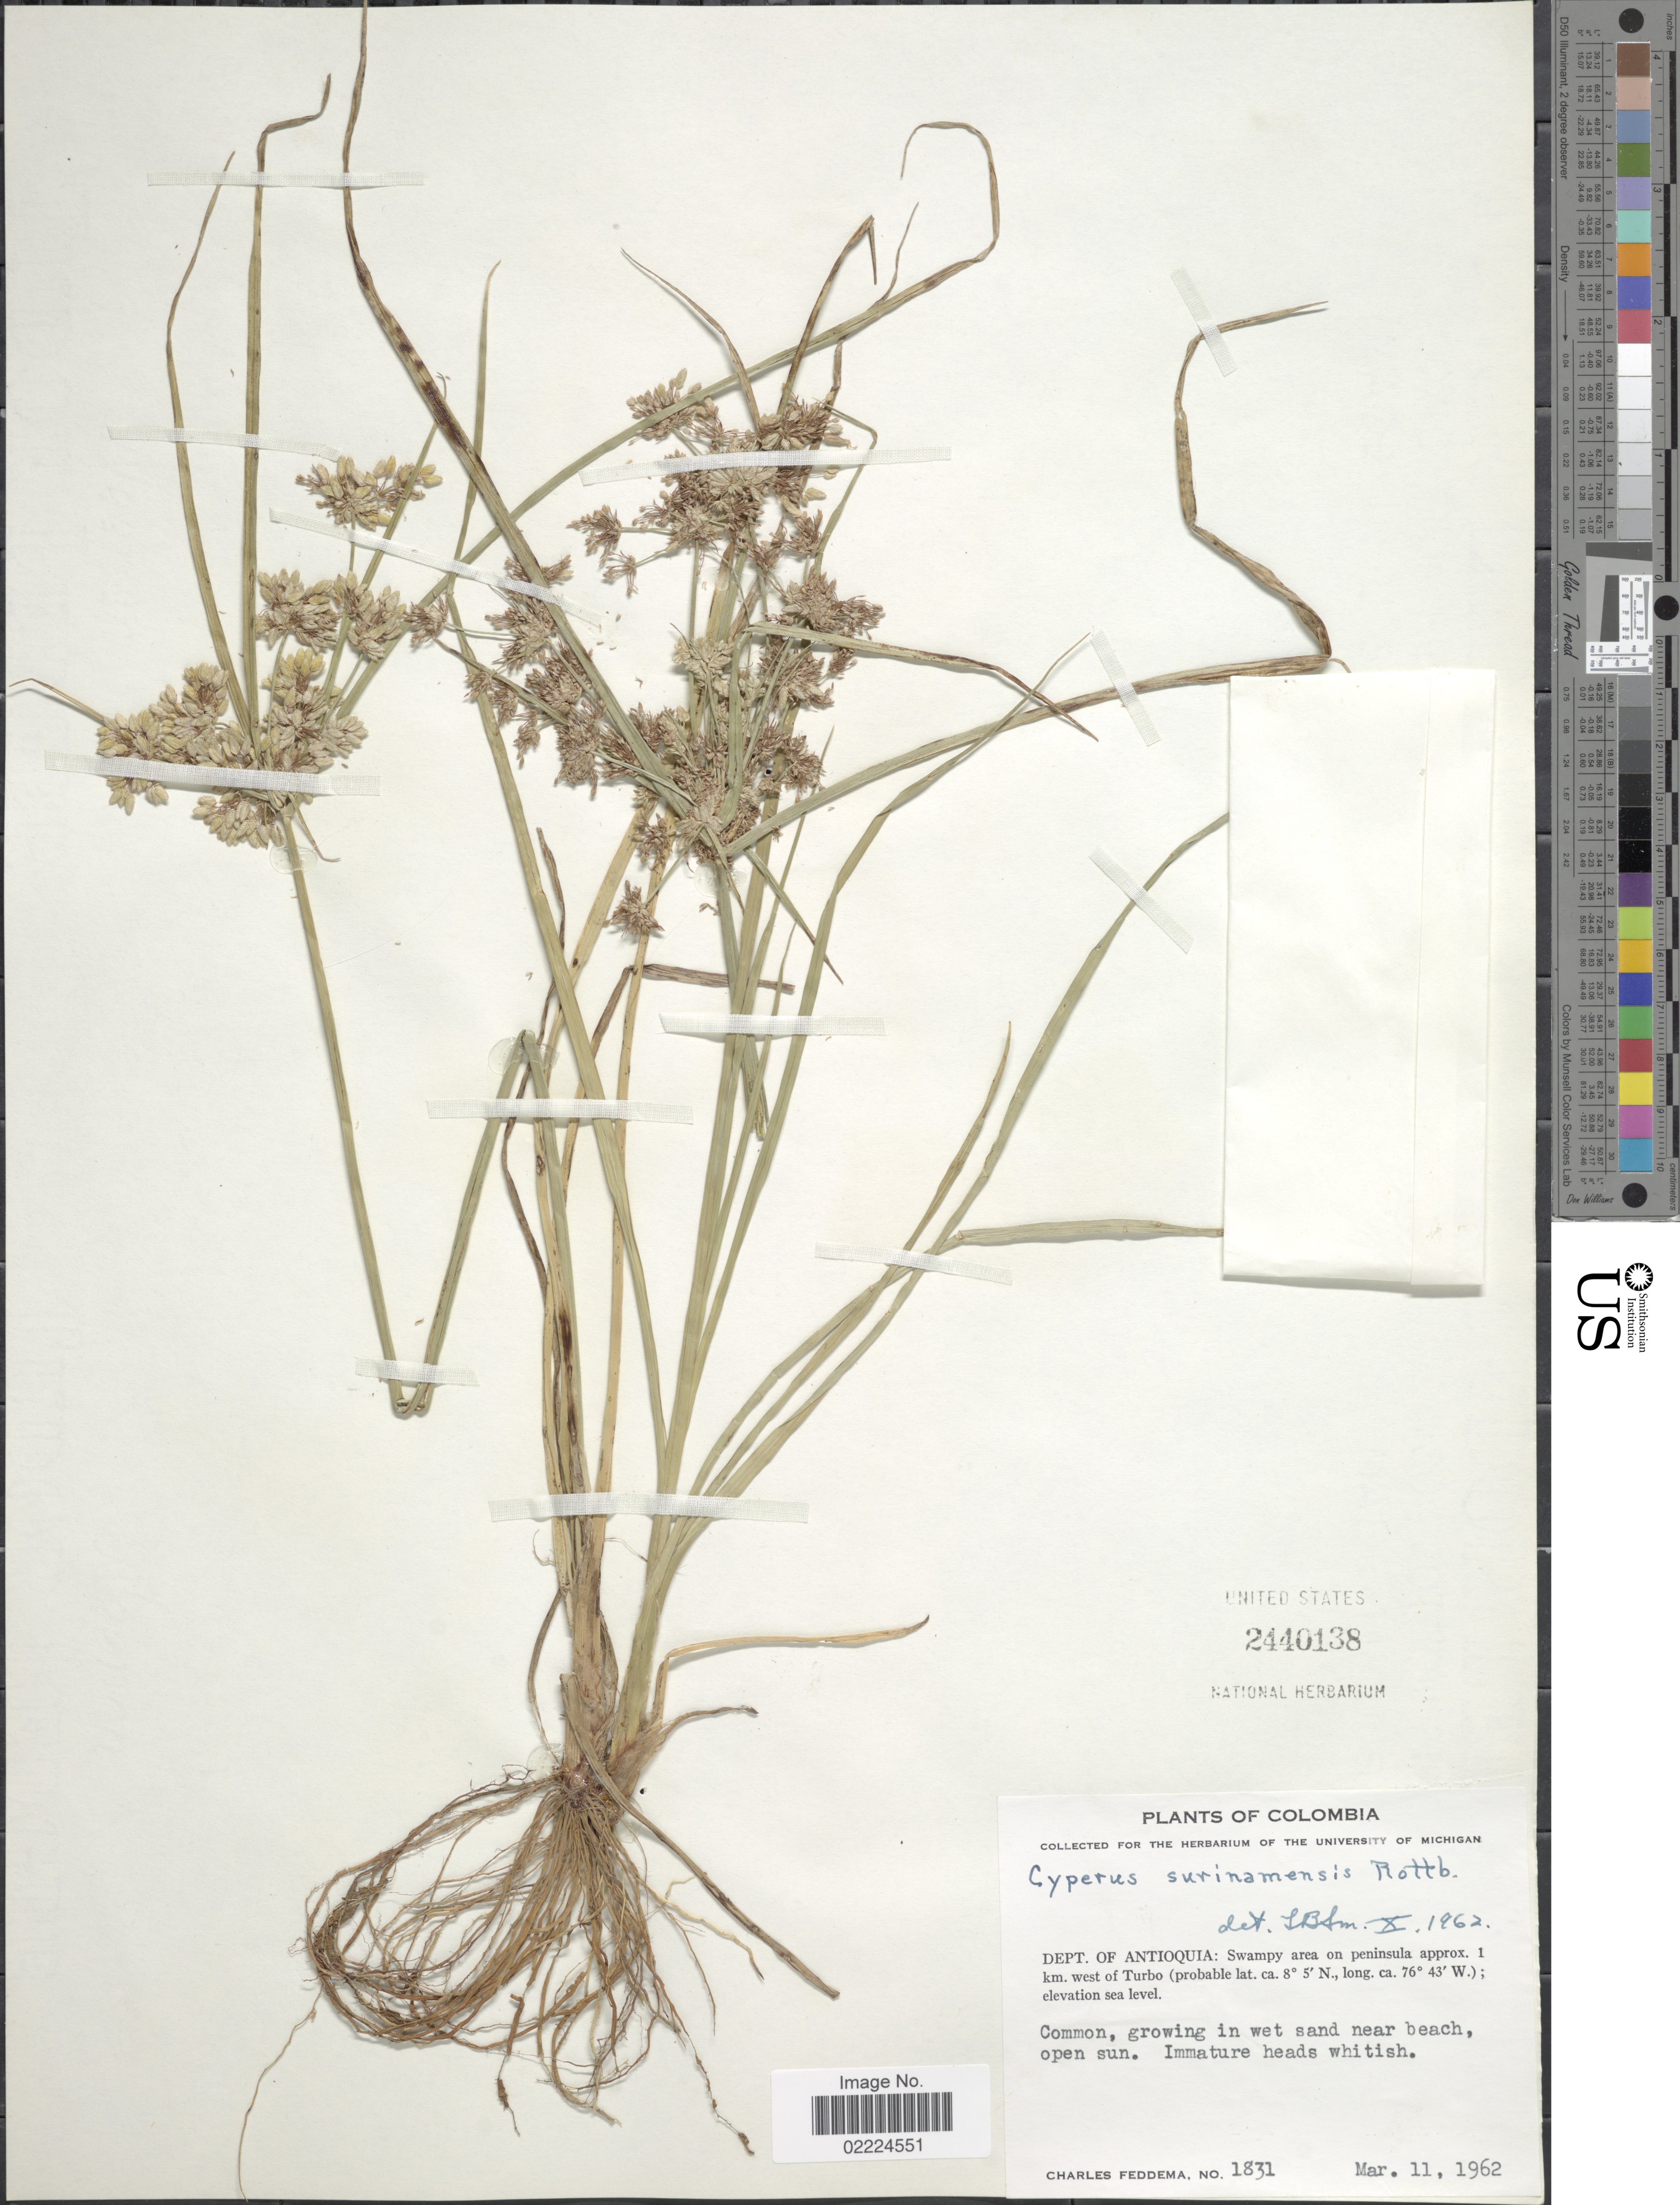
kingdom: Plantae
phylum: Tracheophyta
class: Liliopsida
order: Poales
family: Cyperaceae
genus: Cyperus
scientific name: Cyperus surinamensis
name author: Rottb.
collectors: C. Feddema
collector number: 1831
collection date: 1962-03-11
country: Colombia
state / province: Antioquia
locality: Dept. of Antioquia: Swampy area on peninsula approx. 1 km. west of Turbo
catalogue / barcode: US 2440138